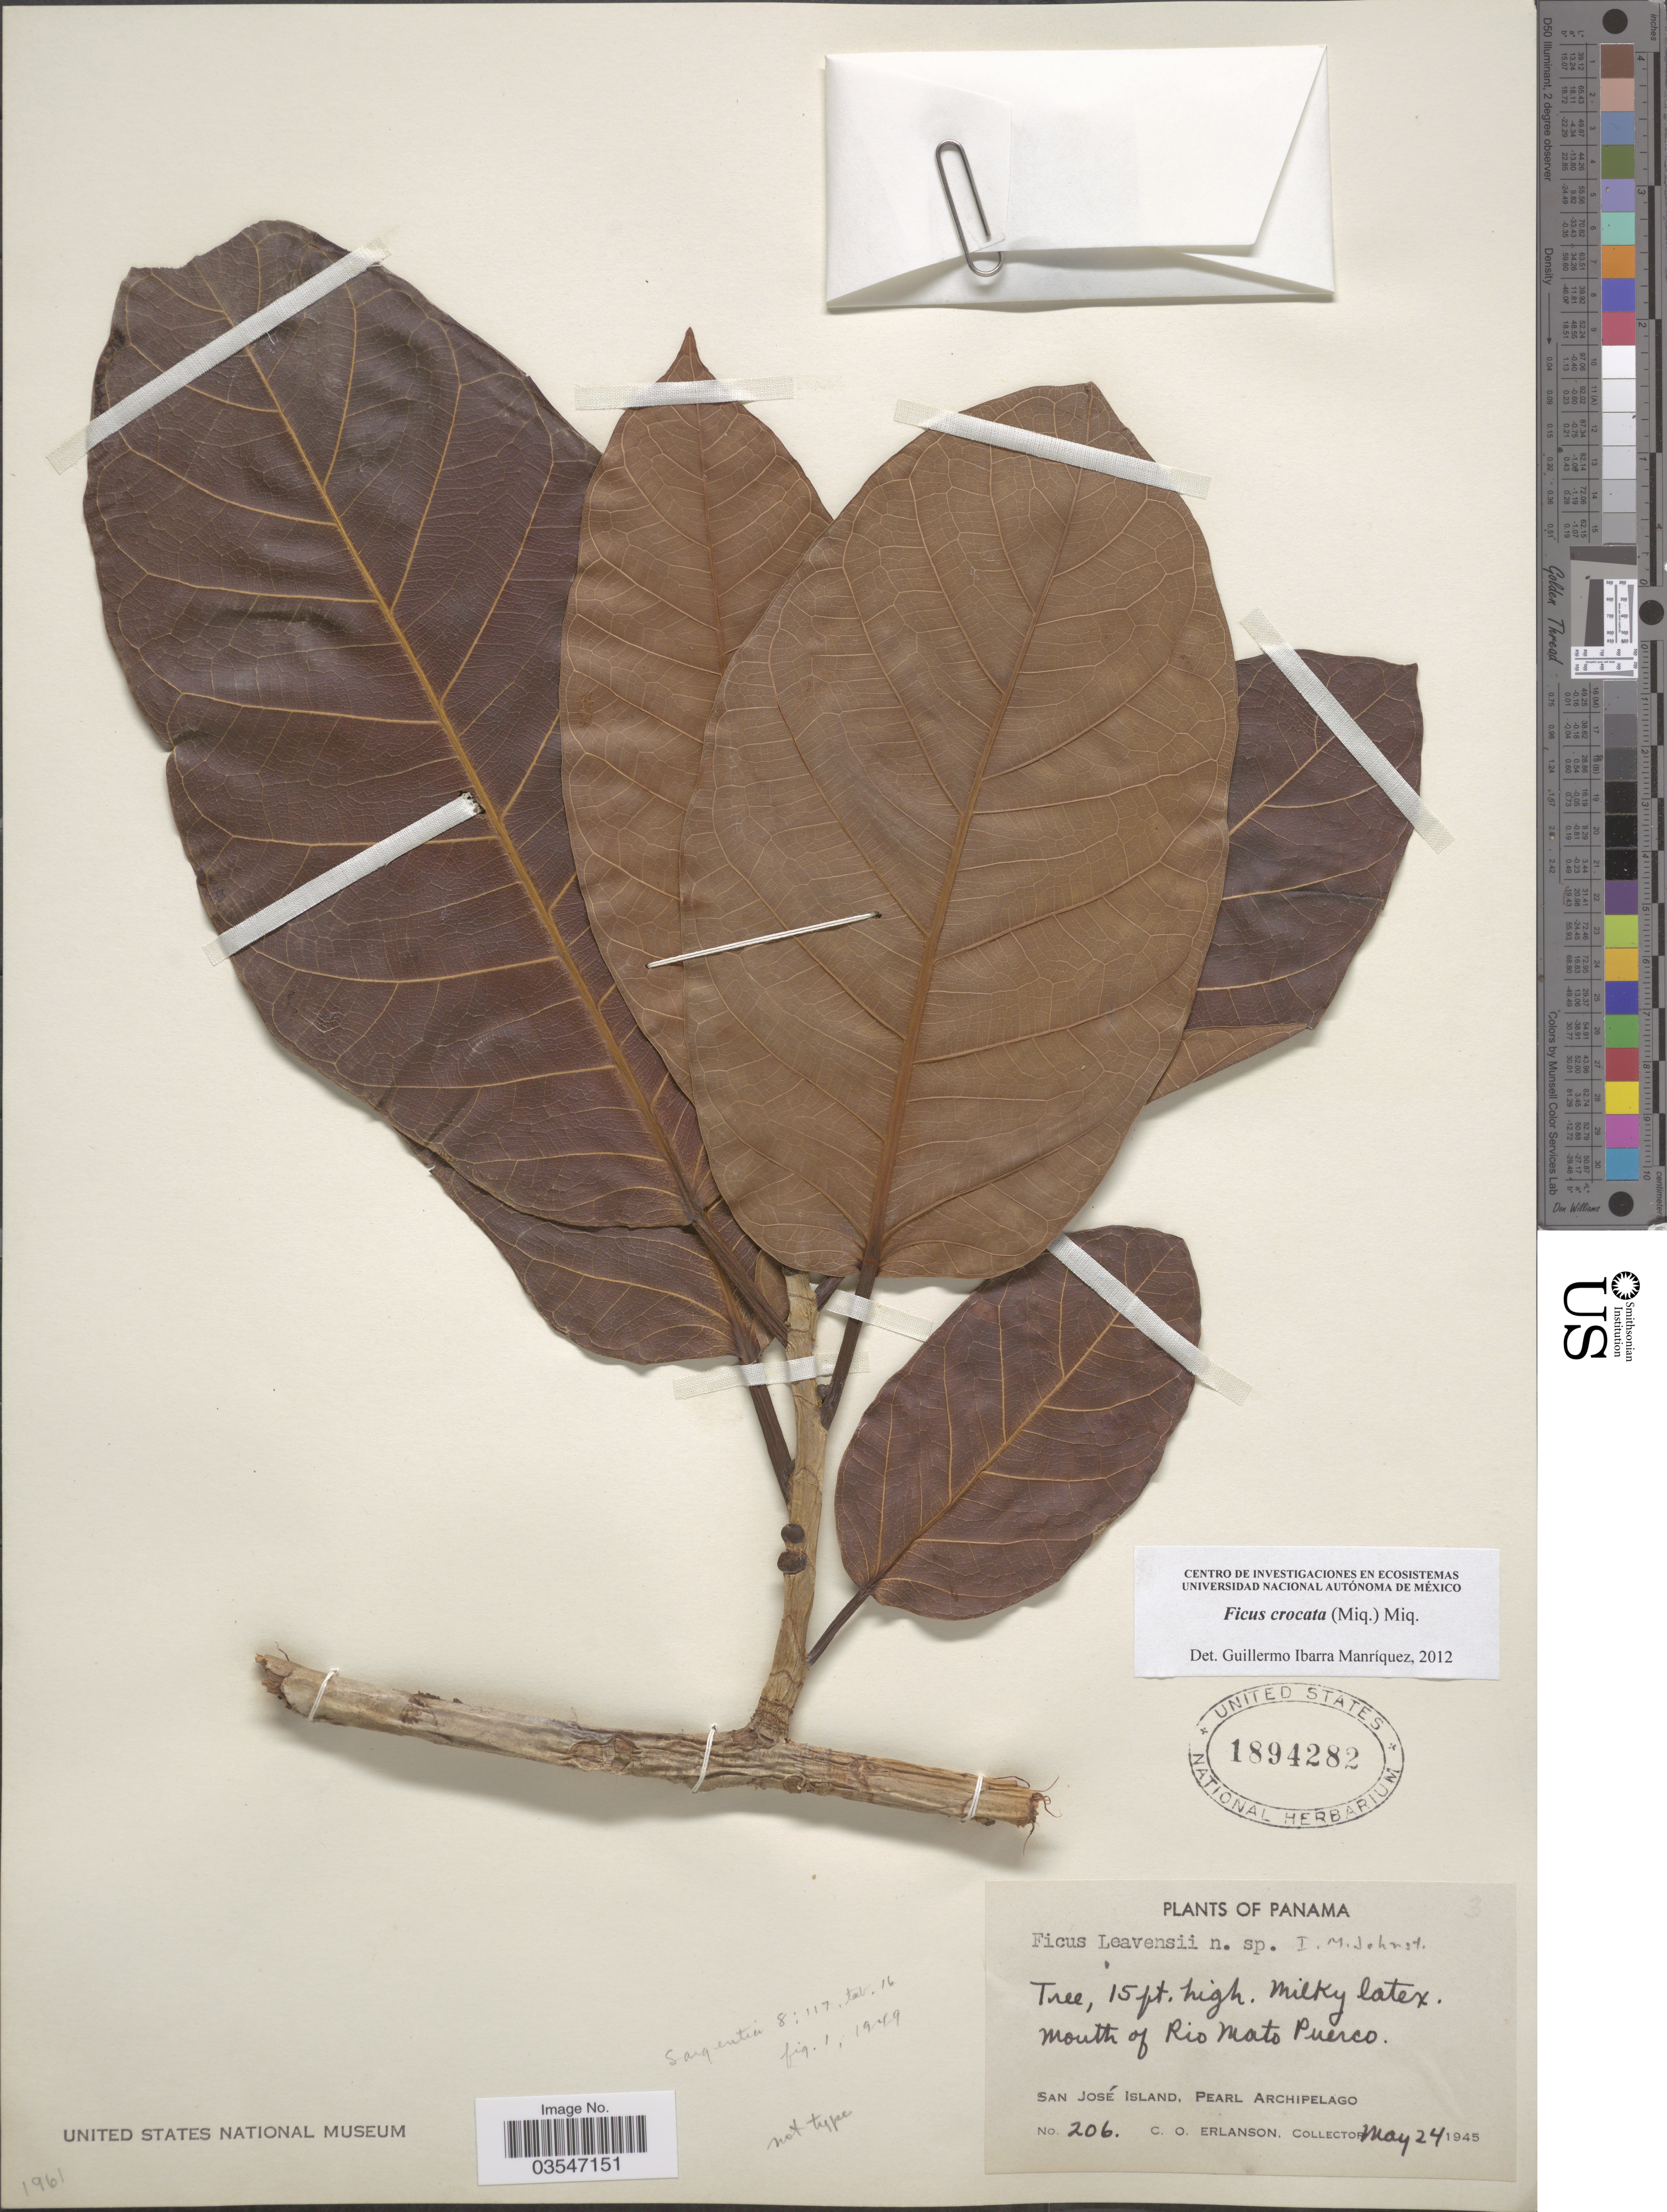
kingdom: Plantae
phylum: Tracheophyta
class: Magnoliopsida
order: Rosales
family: Moraceae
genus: Ficus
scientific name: Ficus crocata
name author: (Miq.) Miq.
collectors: C. O. Erlanson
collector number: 206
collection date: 1945-05-24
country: Panama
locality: Mouth of Rio Mato Puerco. San José Island, Pearl Archipelago.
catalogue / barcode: US 1894282